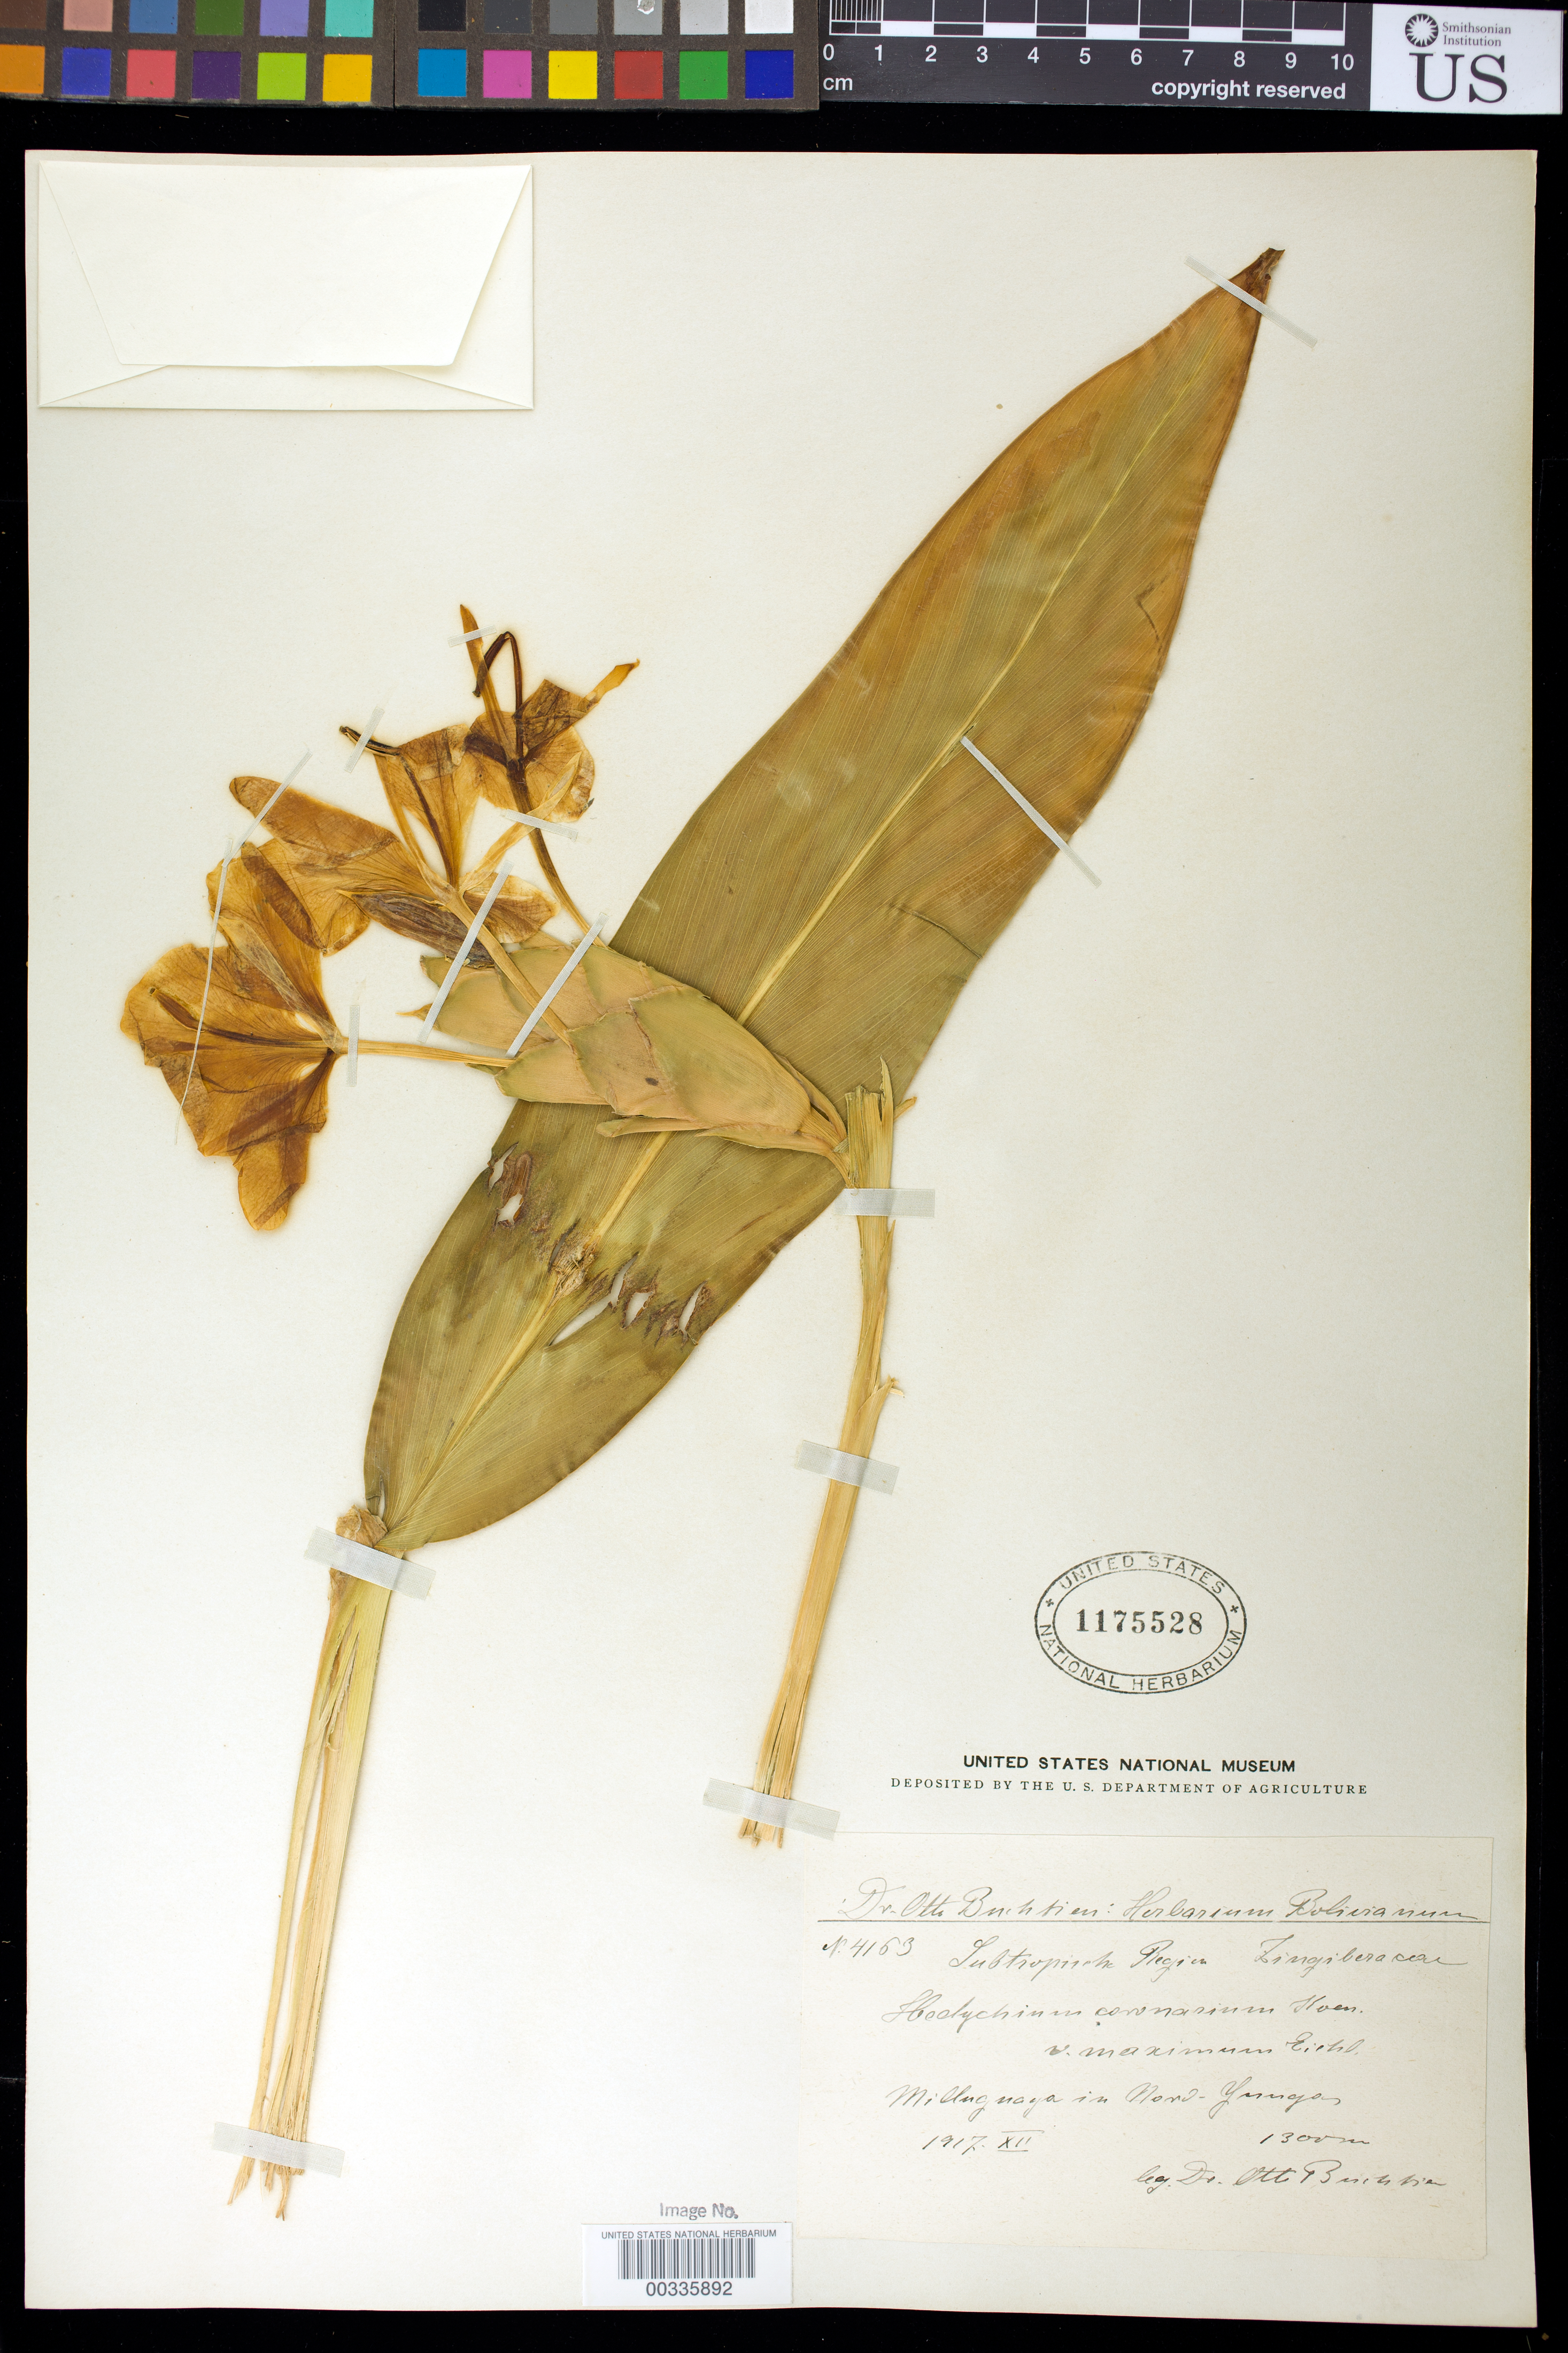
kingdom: Plantae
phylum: Tracheophyta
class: Liliopsida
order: Zingiberales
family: Zingiberaceae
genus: Hedychium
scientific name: Hedychium coronarium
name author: J. Koenig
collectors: O. Buchtien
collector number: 4163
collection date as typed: Dec 1917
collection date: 1917-12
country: Bolivia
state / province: La Paz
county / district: Nor Yungas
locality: Milluguaya in Nord Yungas.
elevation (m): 1300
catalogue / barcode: US 1175528